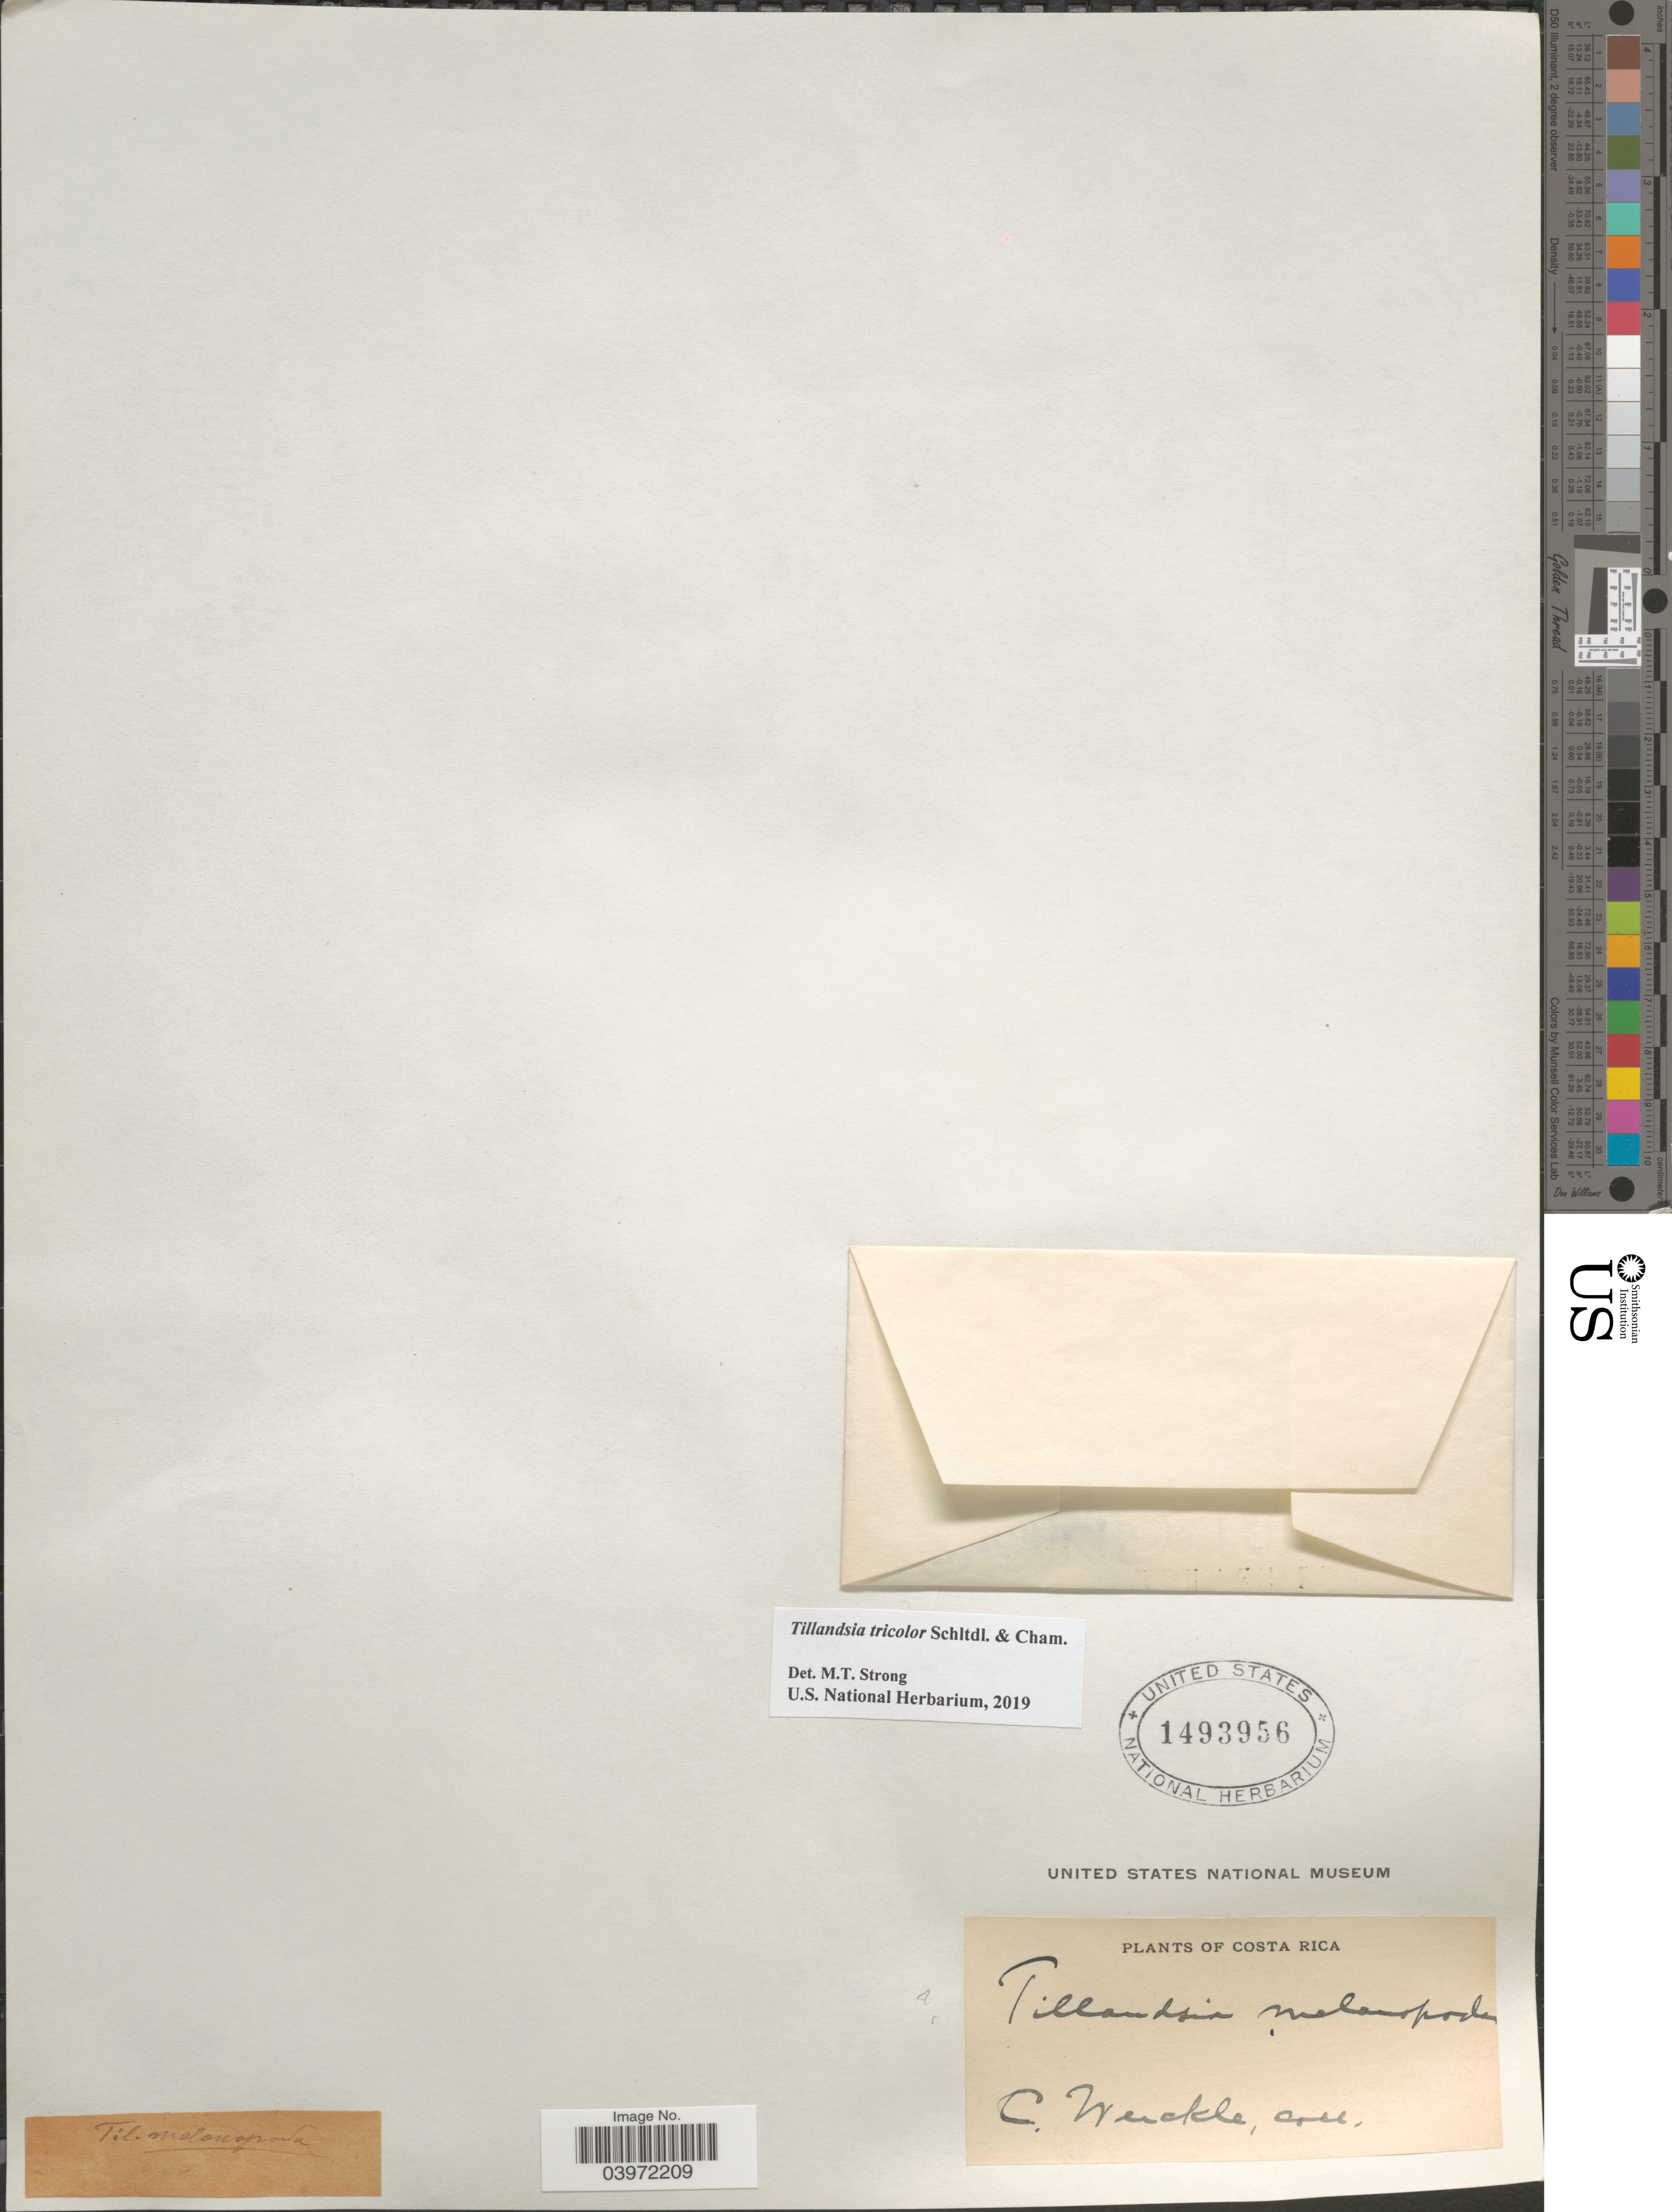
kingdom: Plantae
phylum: Tracheophyta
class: Liliopsida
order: Poales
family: Bromeliaceae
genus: Tillandsia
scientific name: Tillandsia tricolor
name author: Schltdl. & Cham.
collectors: C. Wercklé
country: Costa Rica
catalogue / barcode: US 1493956